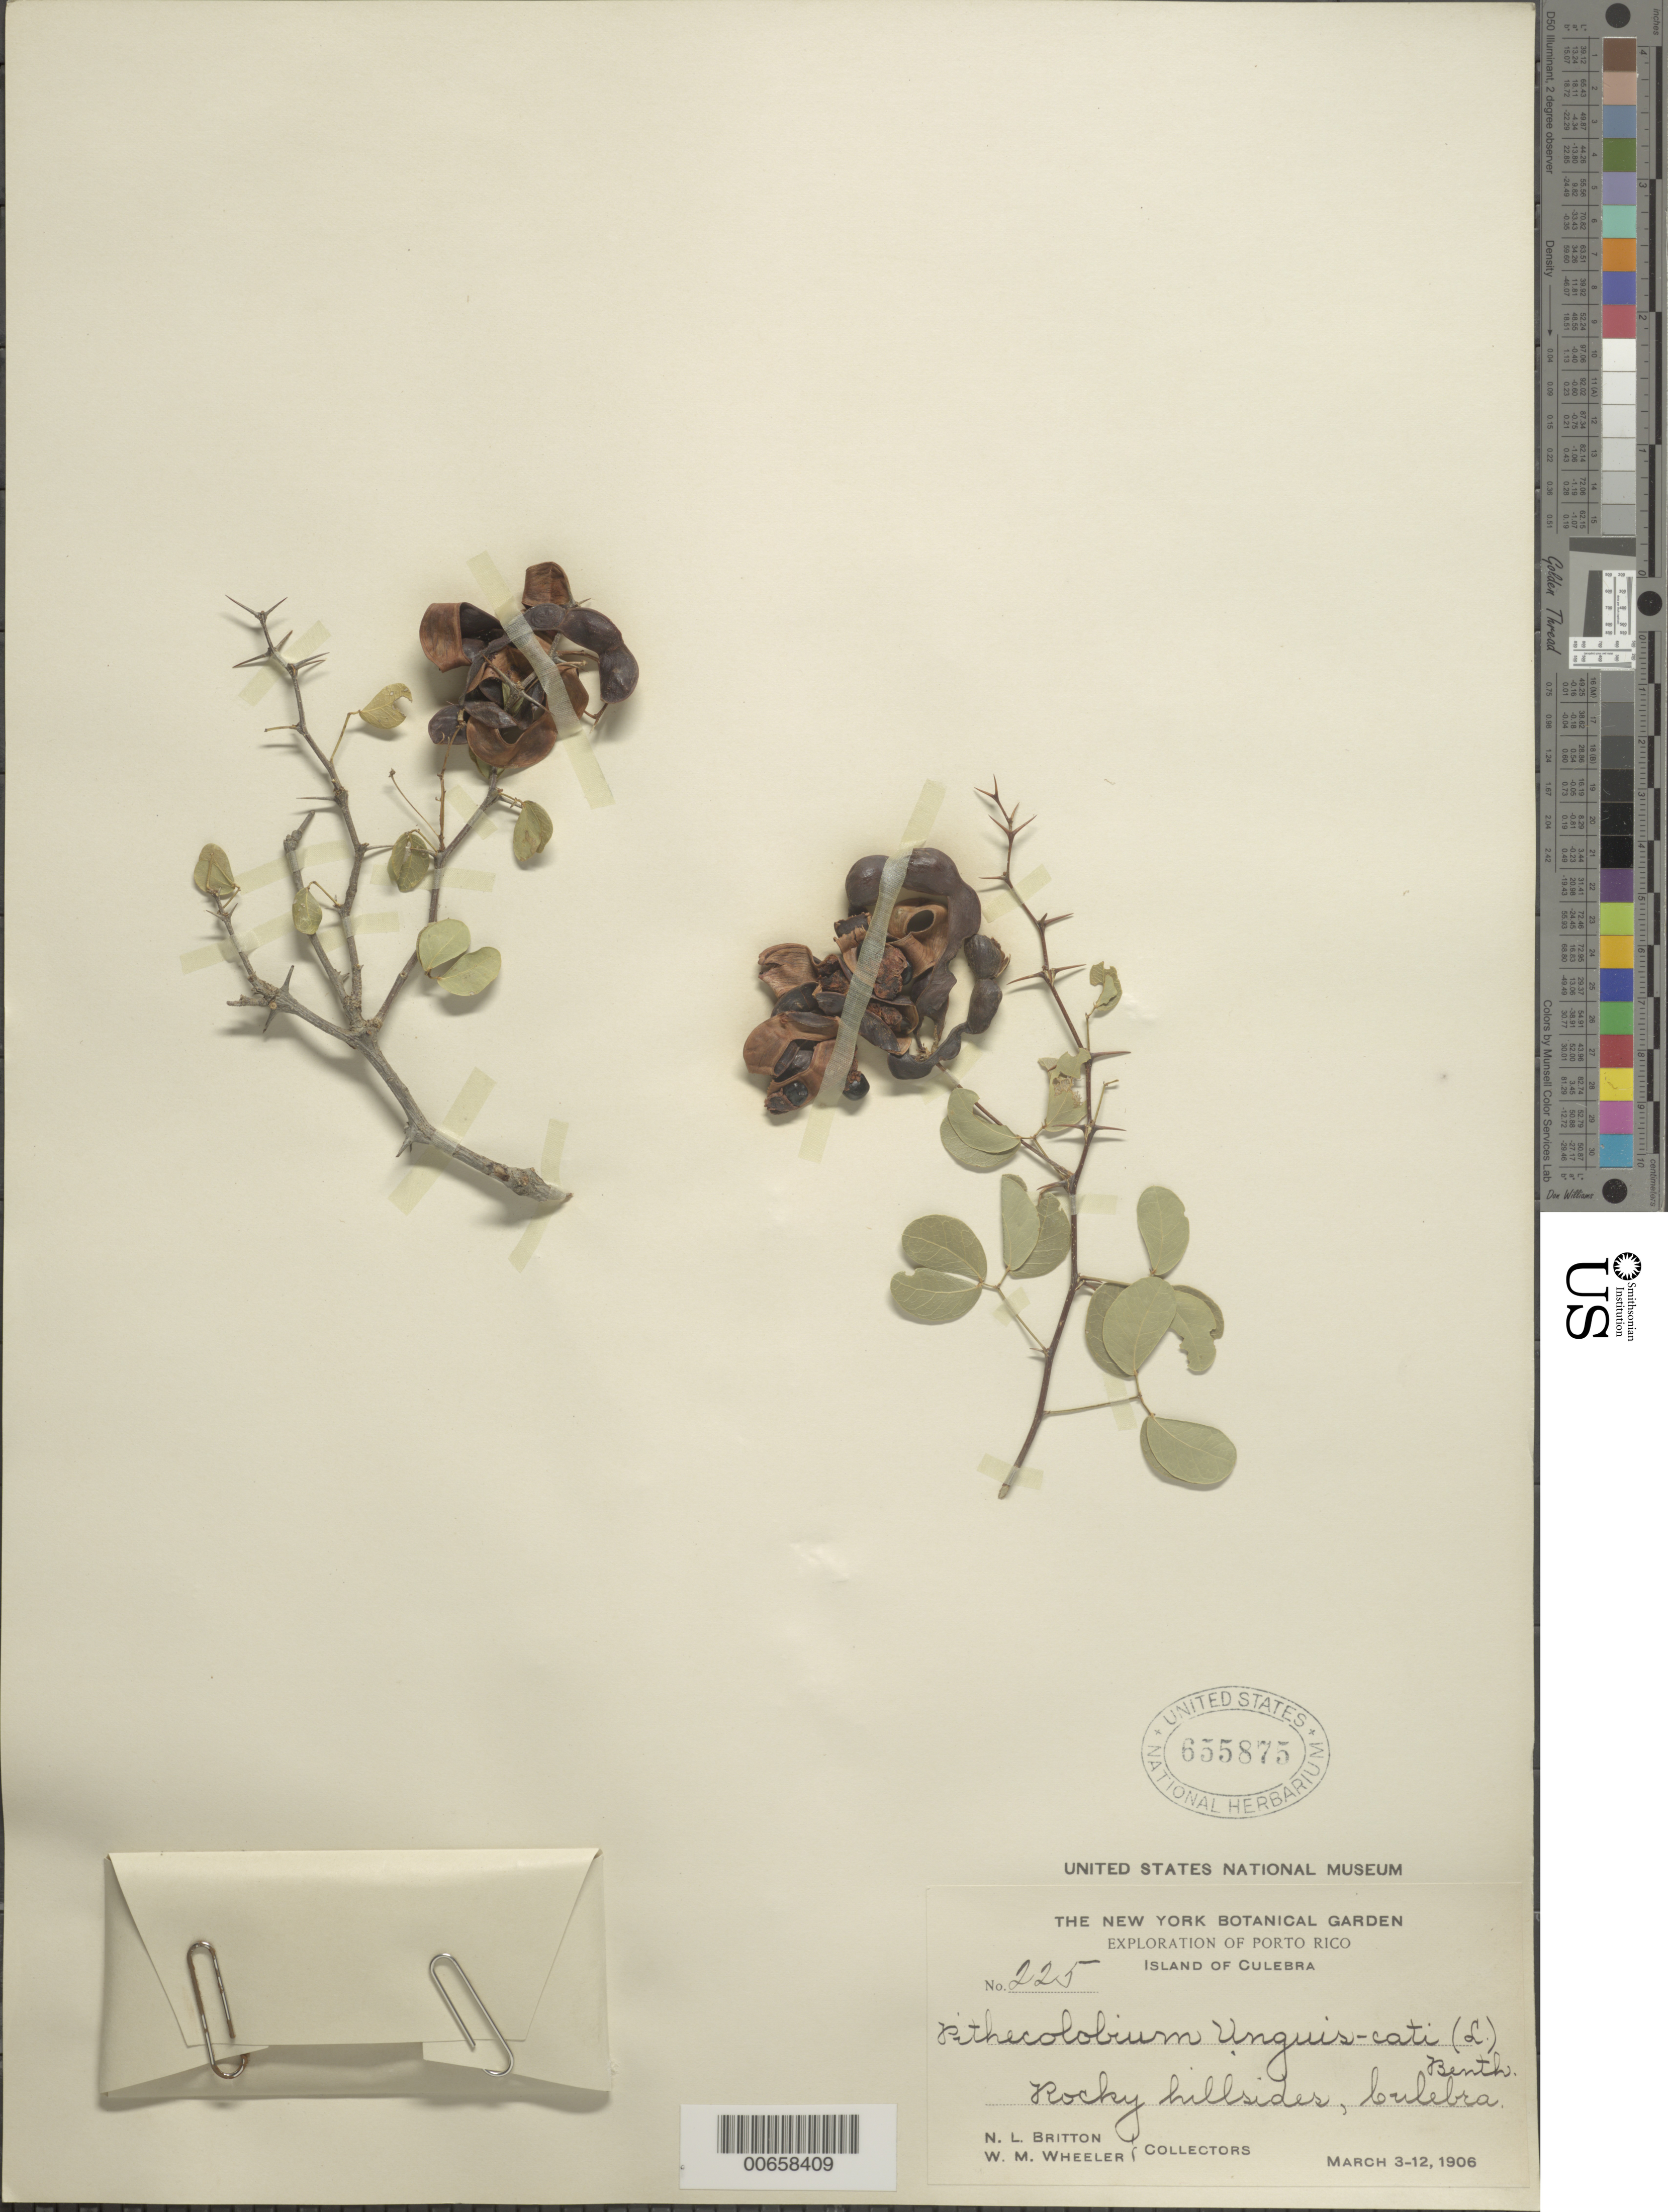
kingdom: Plantae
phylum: Tracheophyta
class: Magnoliopsida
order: Fabales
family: Fabaceae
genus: Pithecellobium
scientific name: Pithecellobium unguis-cati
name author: (L.) Benth.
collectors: N. Britton & W. Wheeler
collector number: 225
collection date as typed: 03 Mar 1906 to 12 Mar 1906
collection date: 1906-03-03/1906-03-12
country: Puerto Rico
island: Culebra Island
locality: Culebra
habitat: Rocky hillsides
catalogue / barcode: US 655875